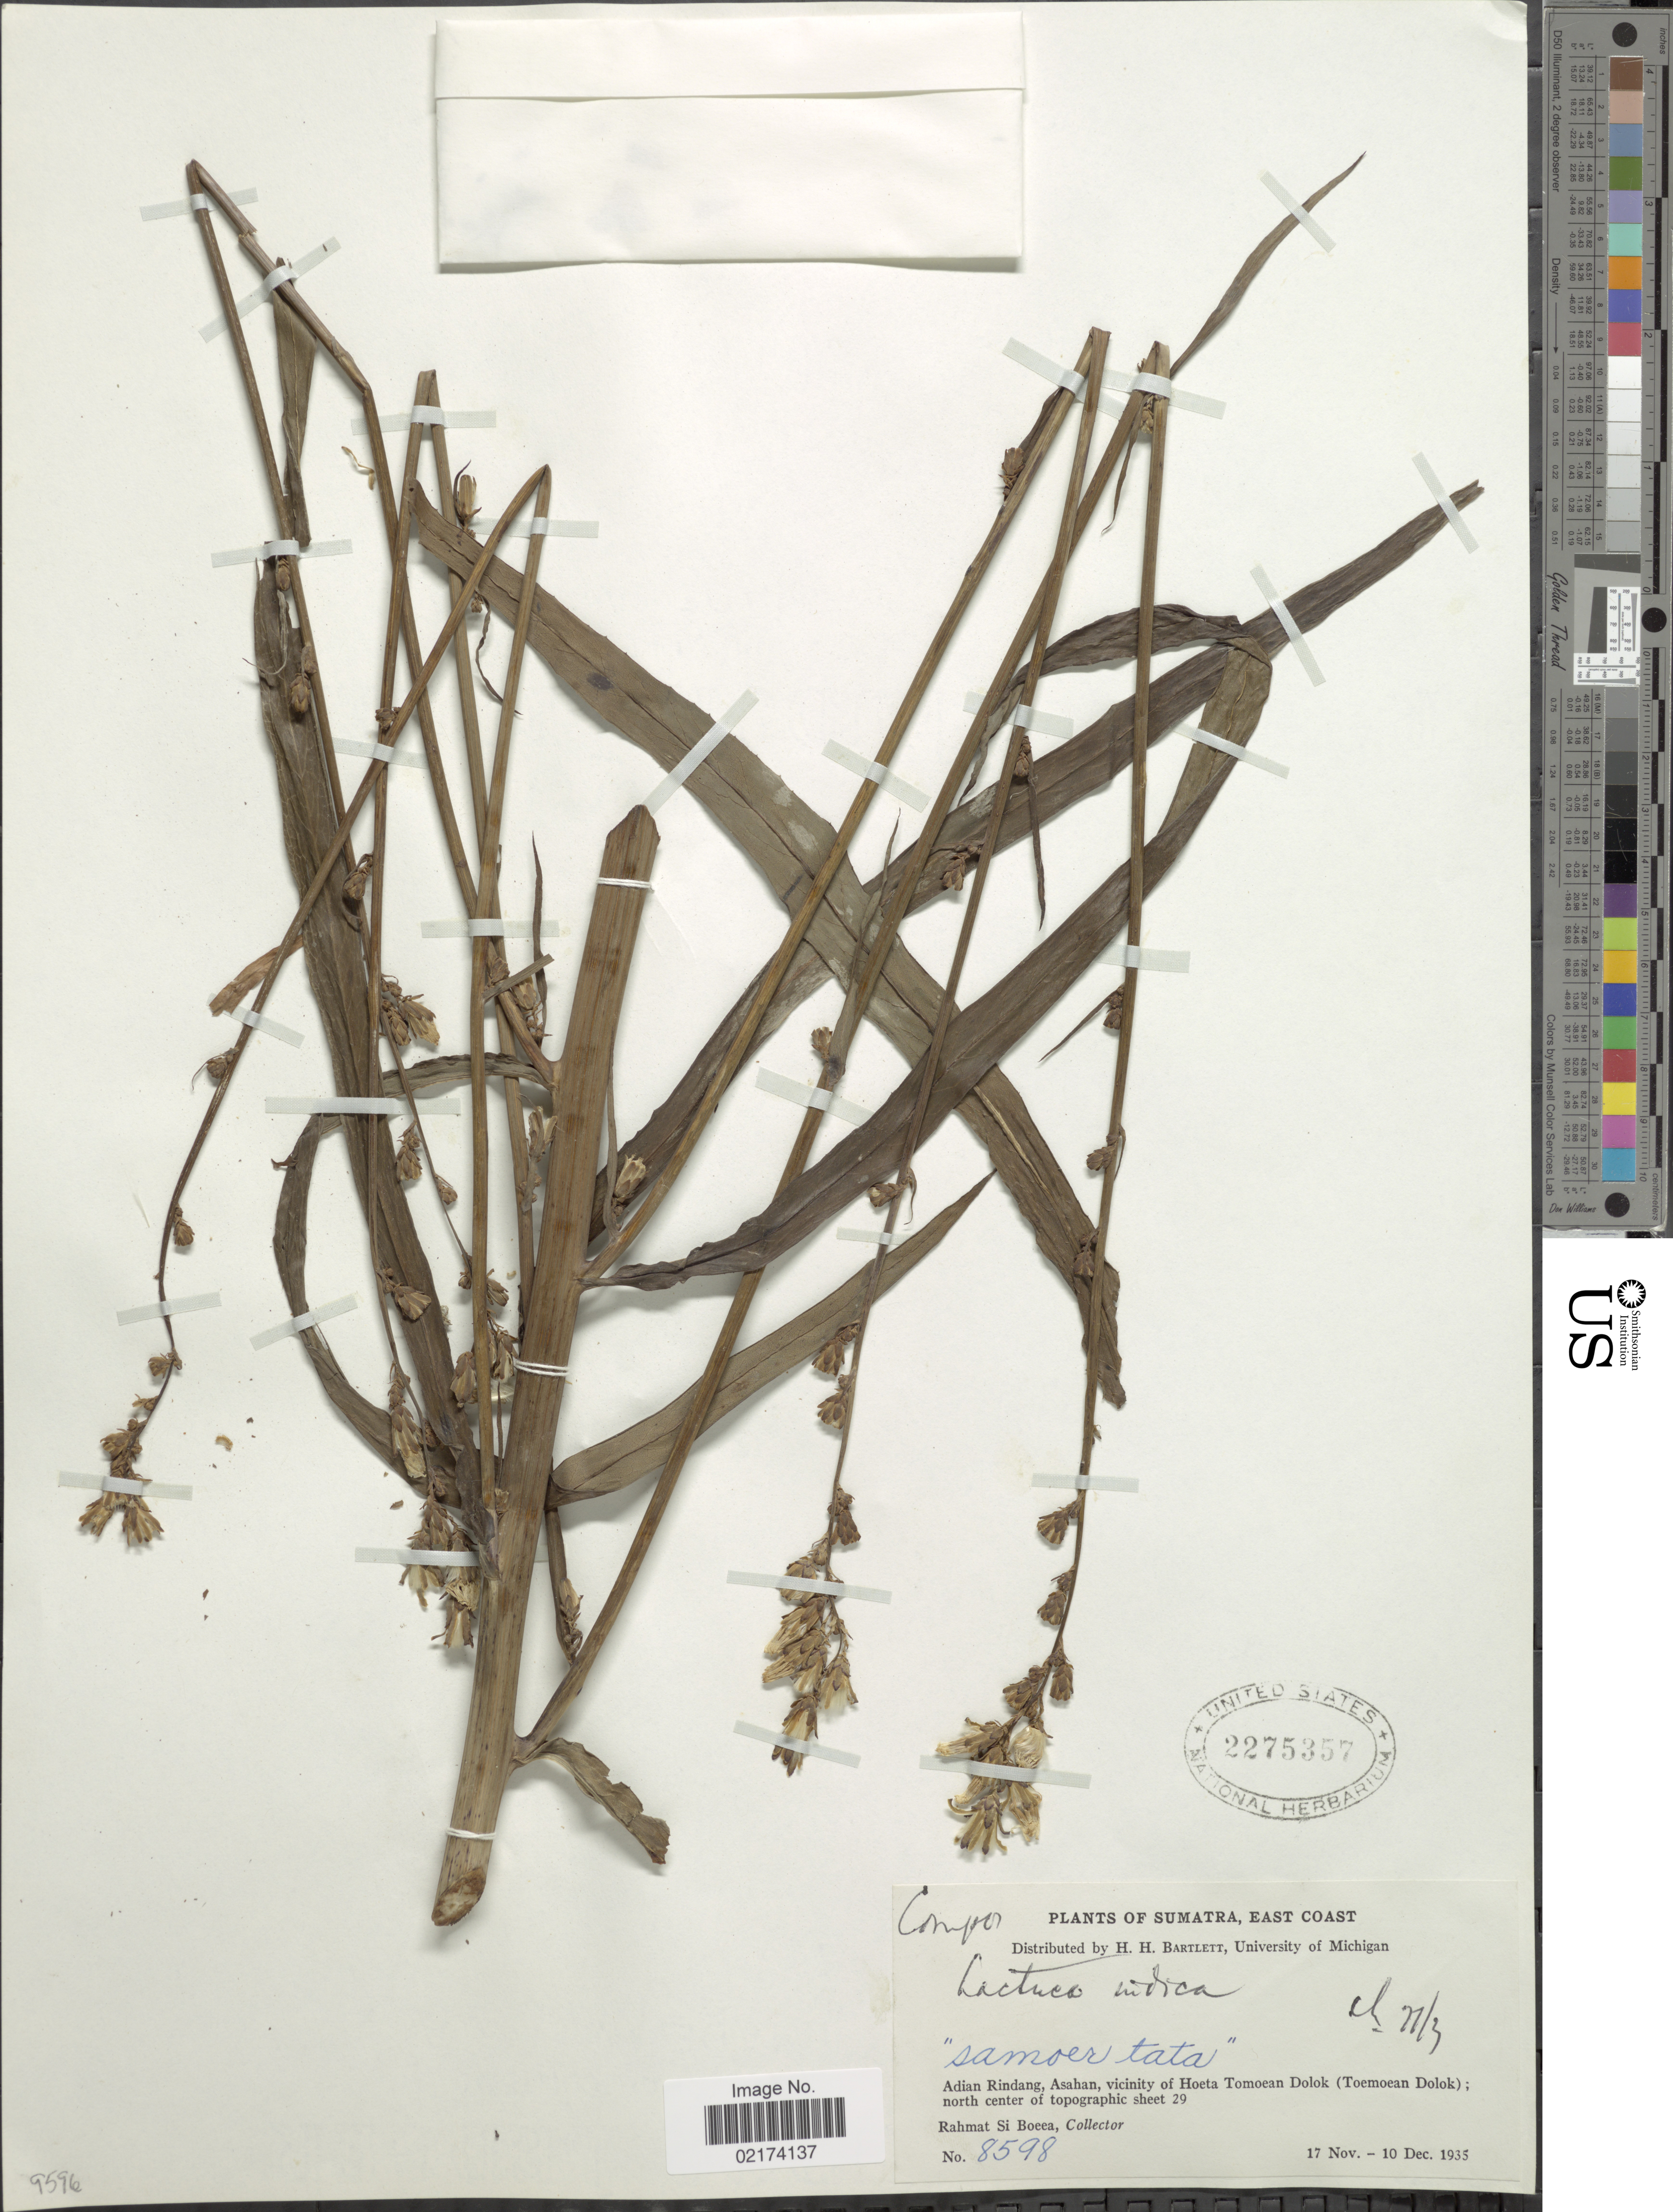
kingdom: Plantae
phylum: Tracheophyta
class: Magnoliopsida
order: Asterales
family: Asteraceae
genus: Lactuca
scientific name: Lactuca indica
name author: L.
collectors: Rahmat Si Boeea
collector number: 8598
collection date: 1935-11-17/1935-12-10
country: Indonesia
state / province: Sumatra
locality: East Coast, Adian Rindang, Asahan, vicinity of Hoeta Tomoean Dolok (Toemoean dolok), north center of topographic sheet 29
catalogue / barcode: US 2275357